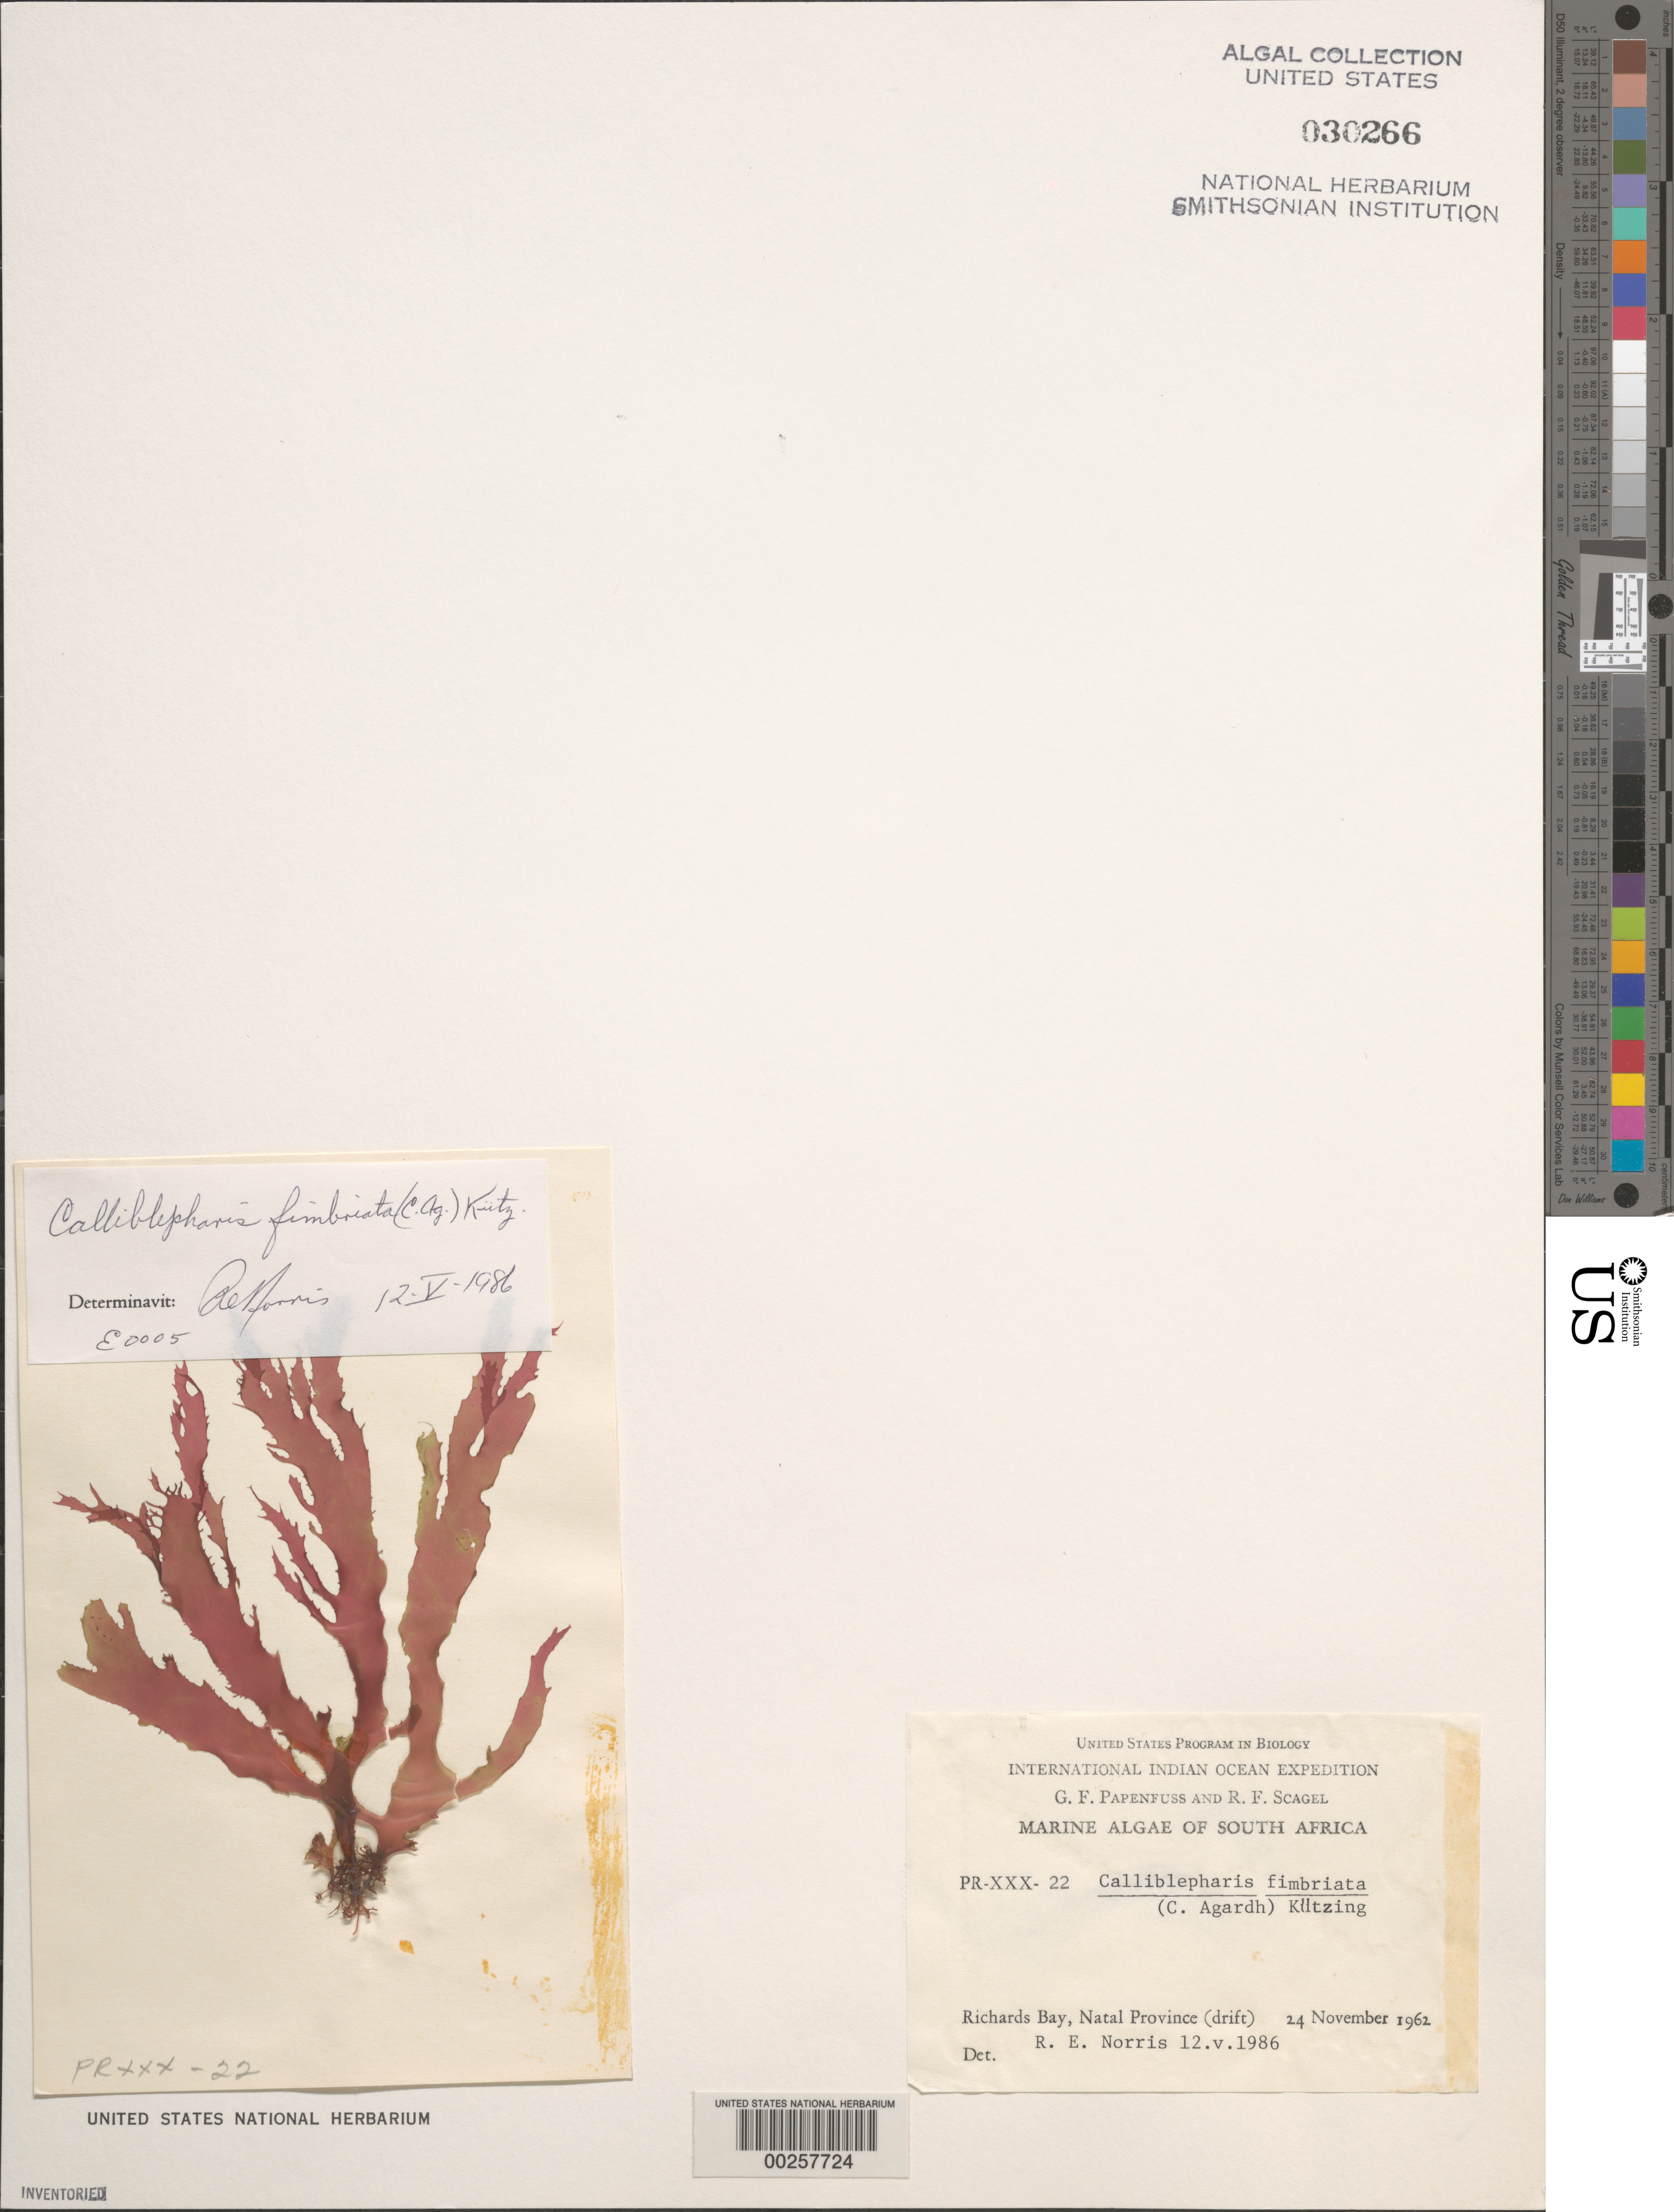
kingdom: Plantae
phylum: Rhodophyta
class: Florideophyceae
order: Gigartinales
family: Cystocloniaceae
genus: Calliblepharis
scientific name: Calliblepharis fimbriata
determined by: Norris, R. E.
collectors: G. Papenfuss & R. F. Scagel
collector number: PR-XXX-22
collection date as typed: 24 Nov 1962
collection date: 1962-11-24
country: South Africa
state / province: KwaZulu-Natal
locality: Richards Bay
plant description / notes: International Indian Ocean Expedition, 1962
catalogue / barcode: US 30266